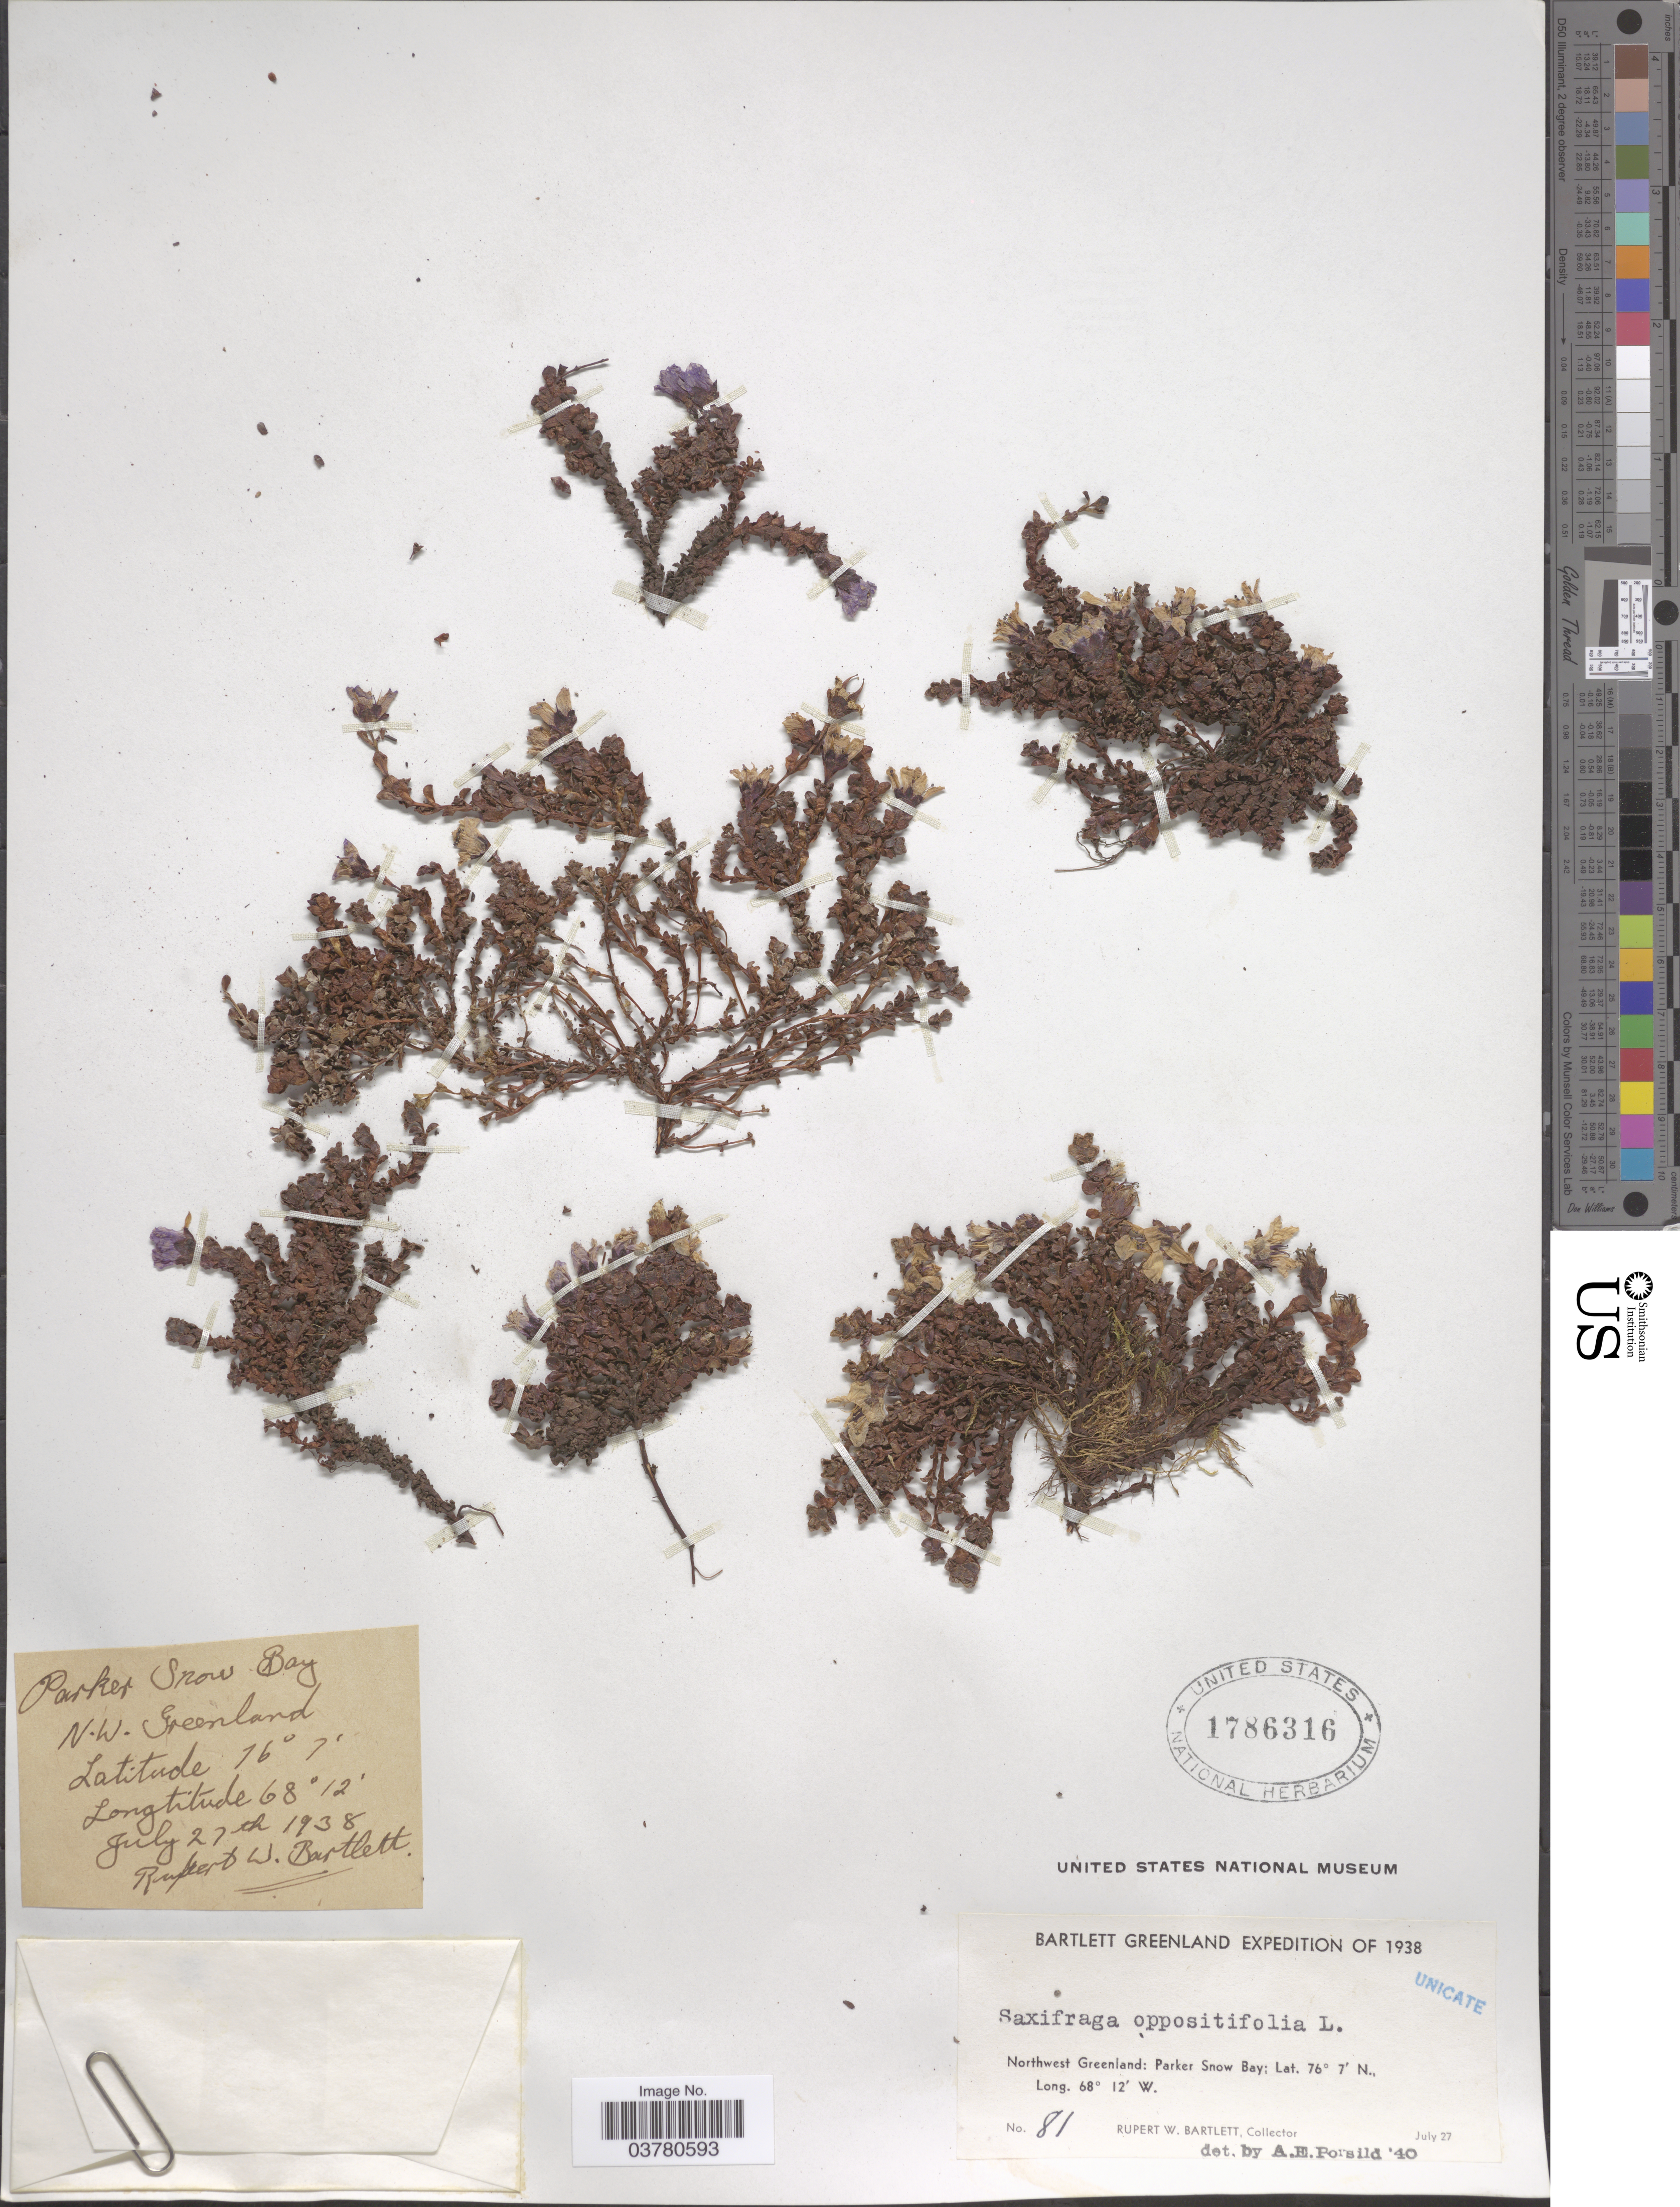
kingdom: Plantae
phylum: Tracheophyta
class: Magnoliopsida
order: Saxifragales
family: Saxifragaceae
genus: Saxifraga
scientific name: Saxifraga oppositifolia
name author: L.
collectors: R. W. Bartlett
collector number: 81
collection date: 1938-07-27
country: Greenland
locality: Bartlett Greenland Expedition of 1938. Northwest Greenland: Parker Snow Bay.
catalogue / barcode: US 1786316